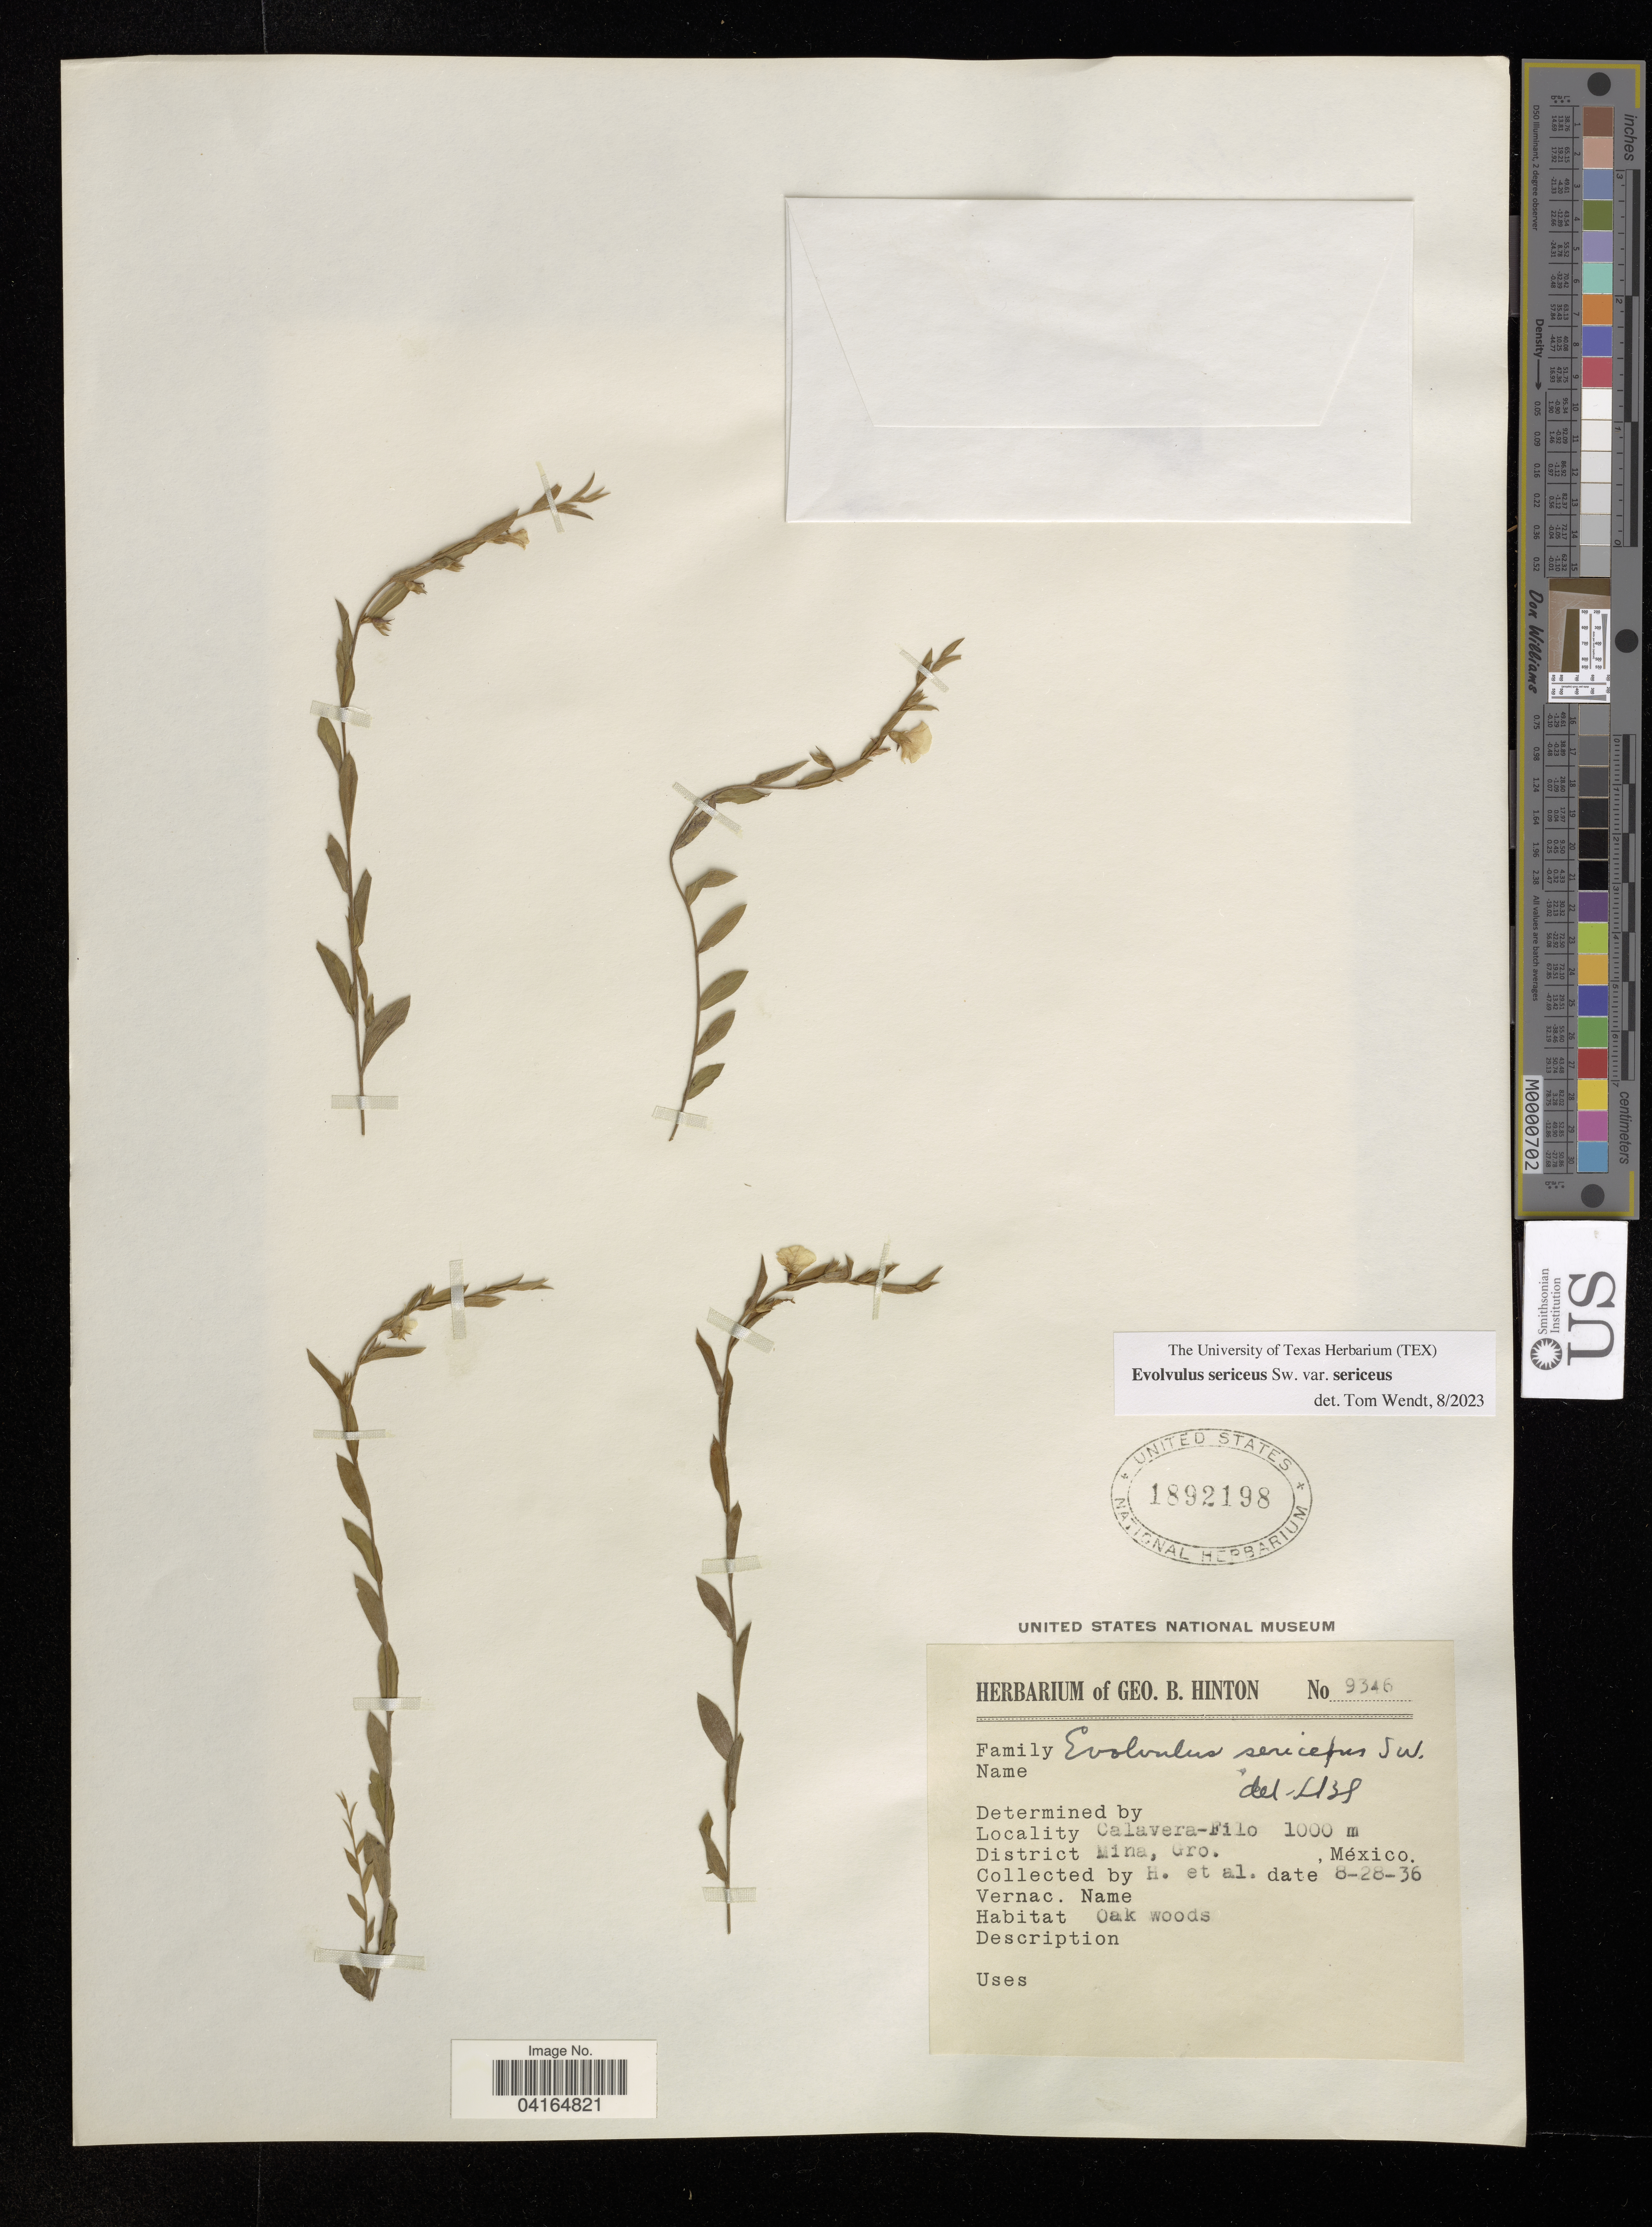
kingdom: Plantae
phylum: Tracheophyta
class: Magnoliopsida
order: Solanales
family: Convolvulaceae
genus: Evolvulus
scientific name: Evolvulus sericeus var. sericeus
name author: Sw.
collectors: G. B. Hinton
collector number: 9346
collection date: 1936-08-28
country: Mexico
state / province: Guerrero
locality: Calavera-Filo 1000m. District Mina.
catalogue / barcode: US 1892198